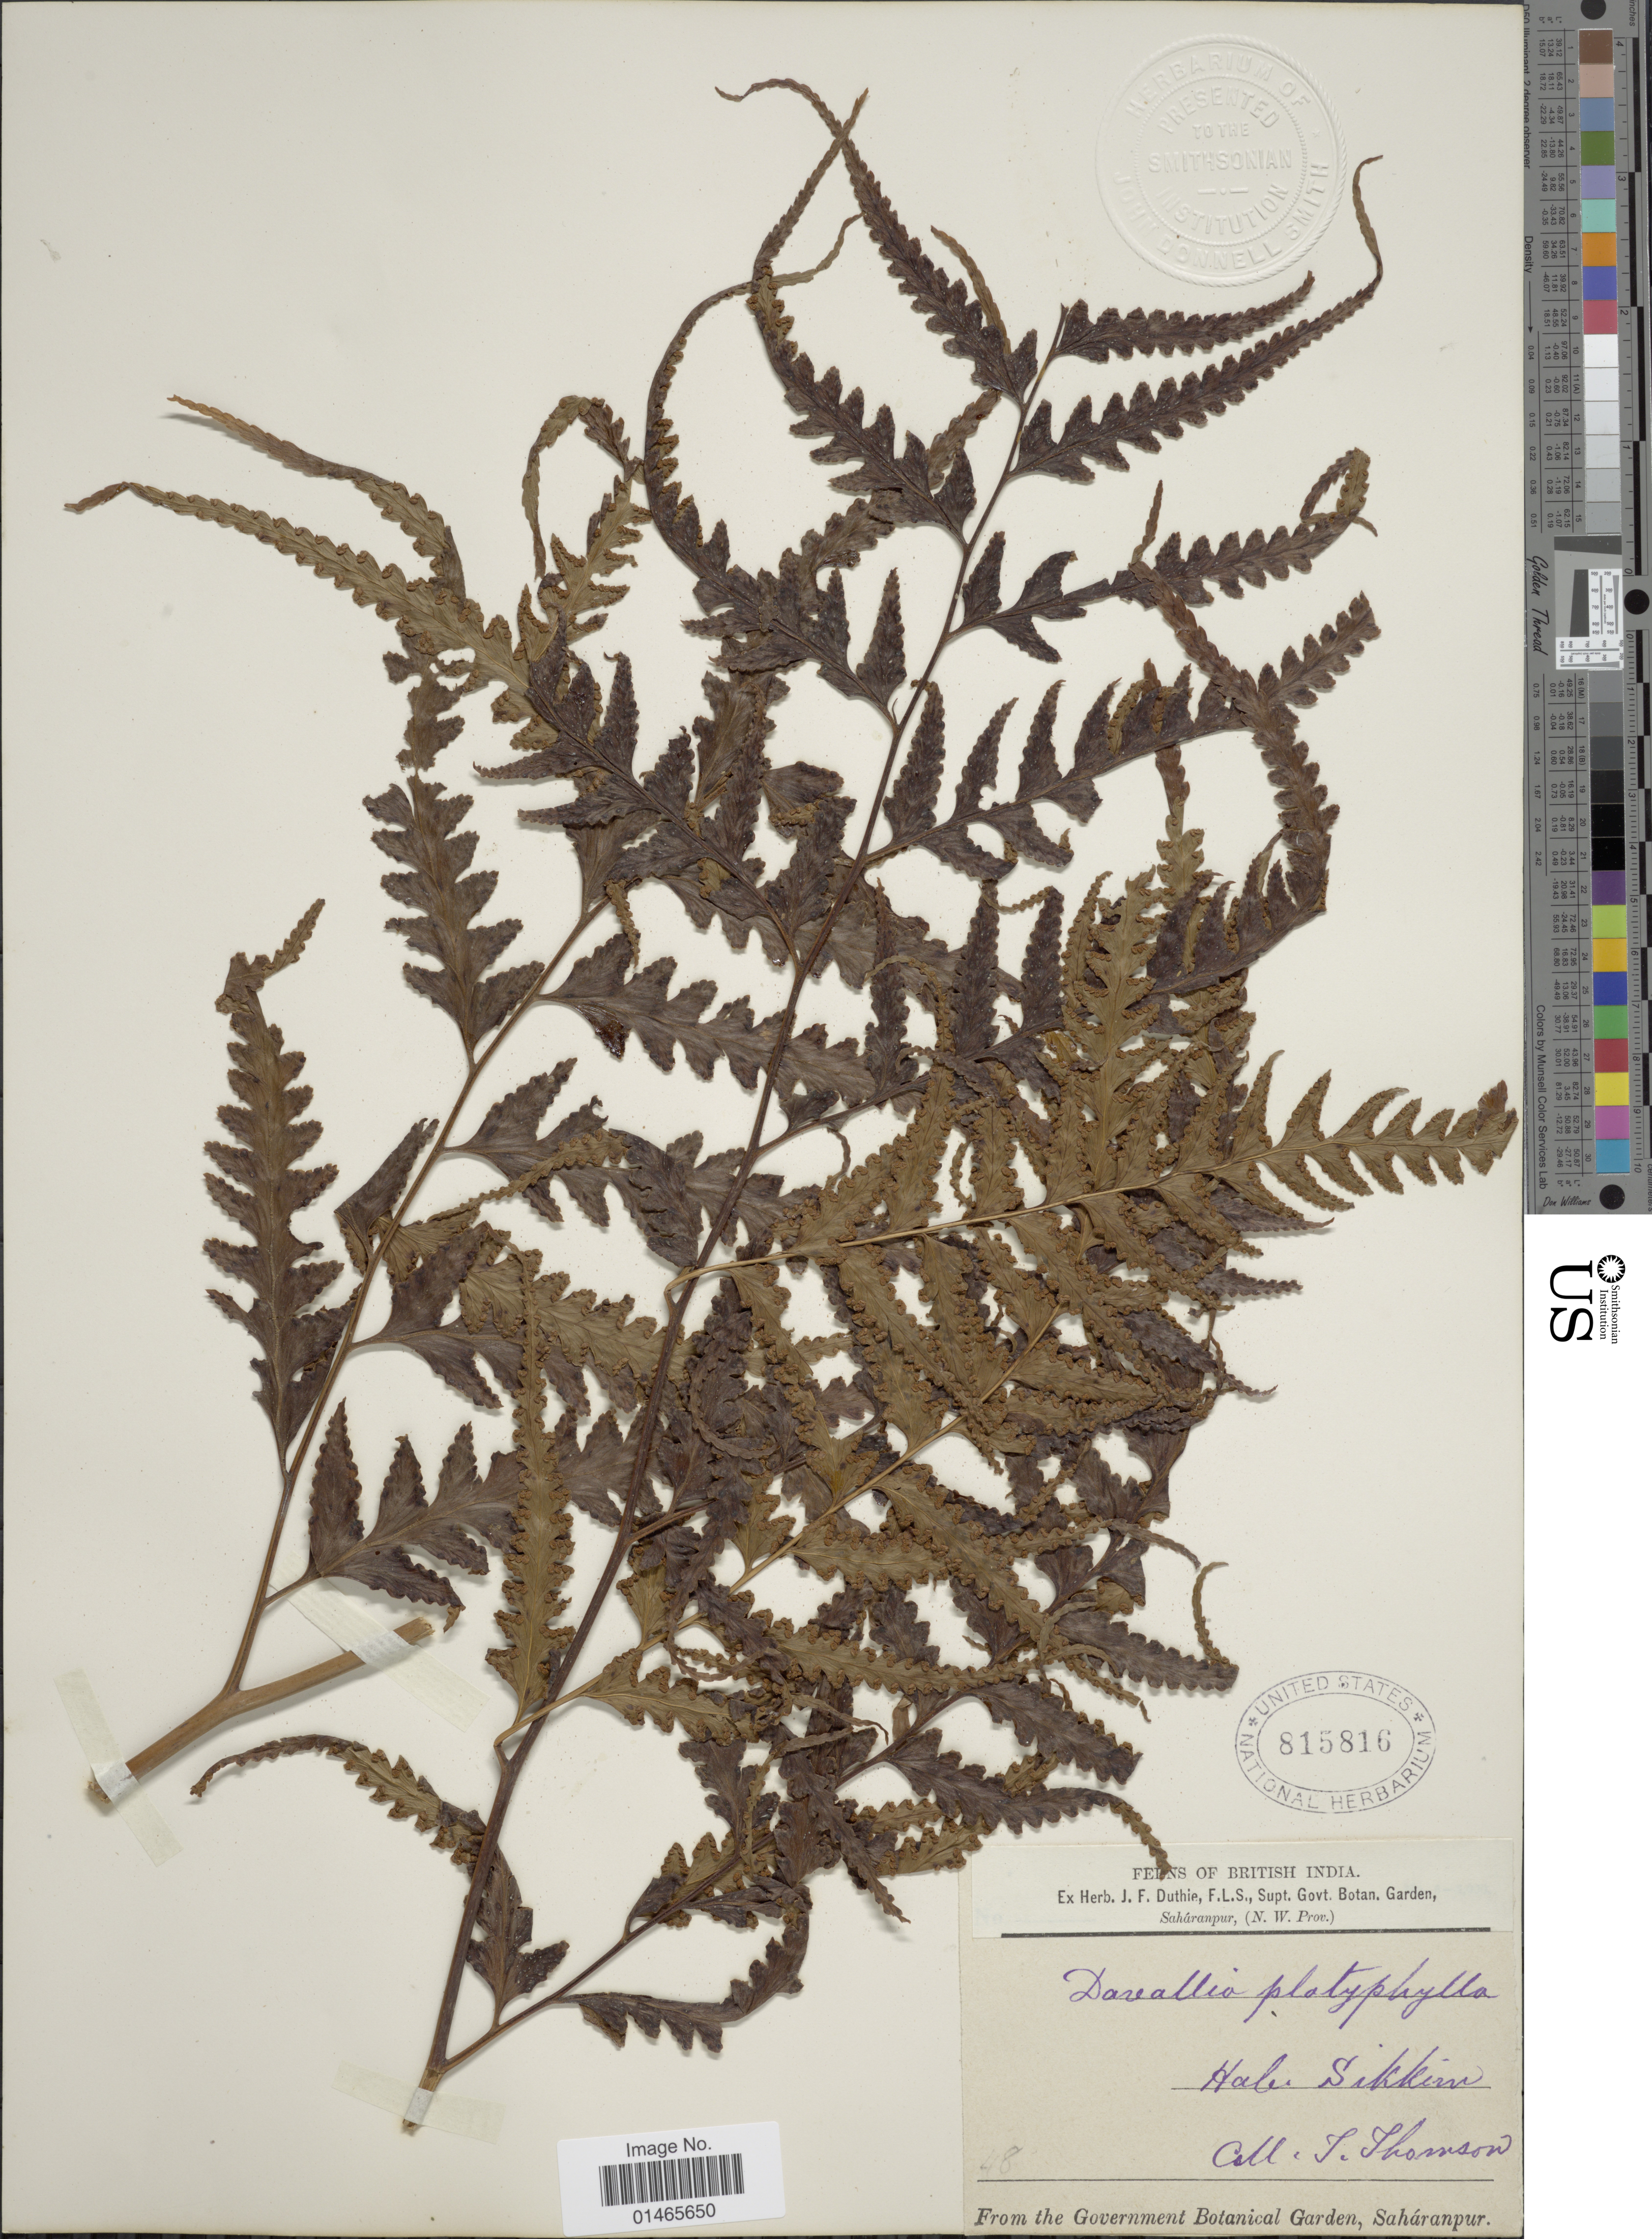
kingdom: Plantae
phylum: Tracheophyta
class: Polypodiopsida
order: Polypodiales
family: Dennstaedtiaceae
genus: Microlepia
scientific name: Microlepia platyphylla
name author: (D. Don) J. Sm.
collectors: T. Thomson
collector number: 48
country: India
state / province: Sikkim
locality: British India, Saháranpur, (N.W. Prov), Hali [interpreted]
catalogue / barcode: US 815816